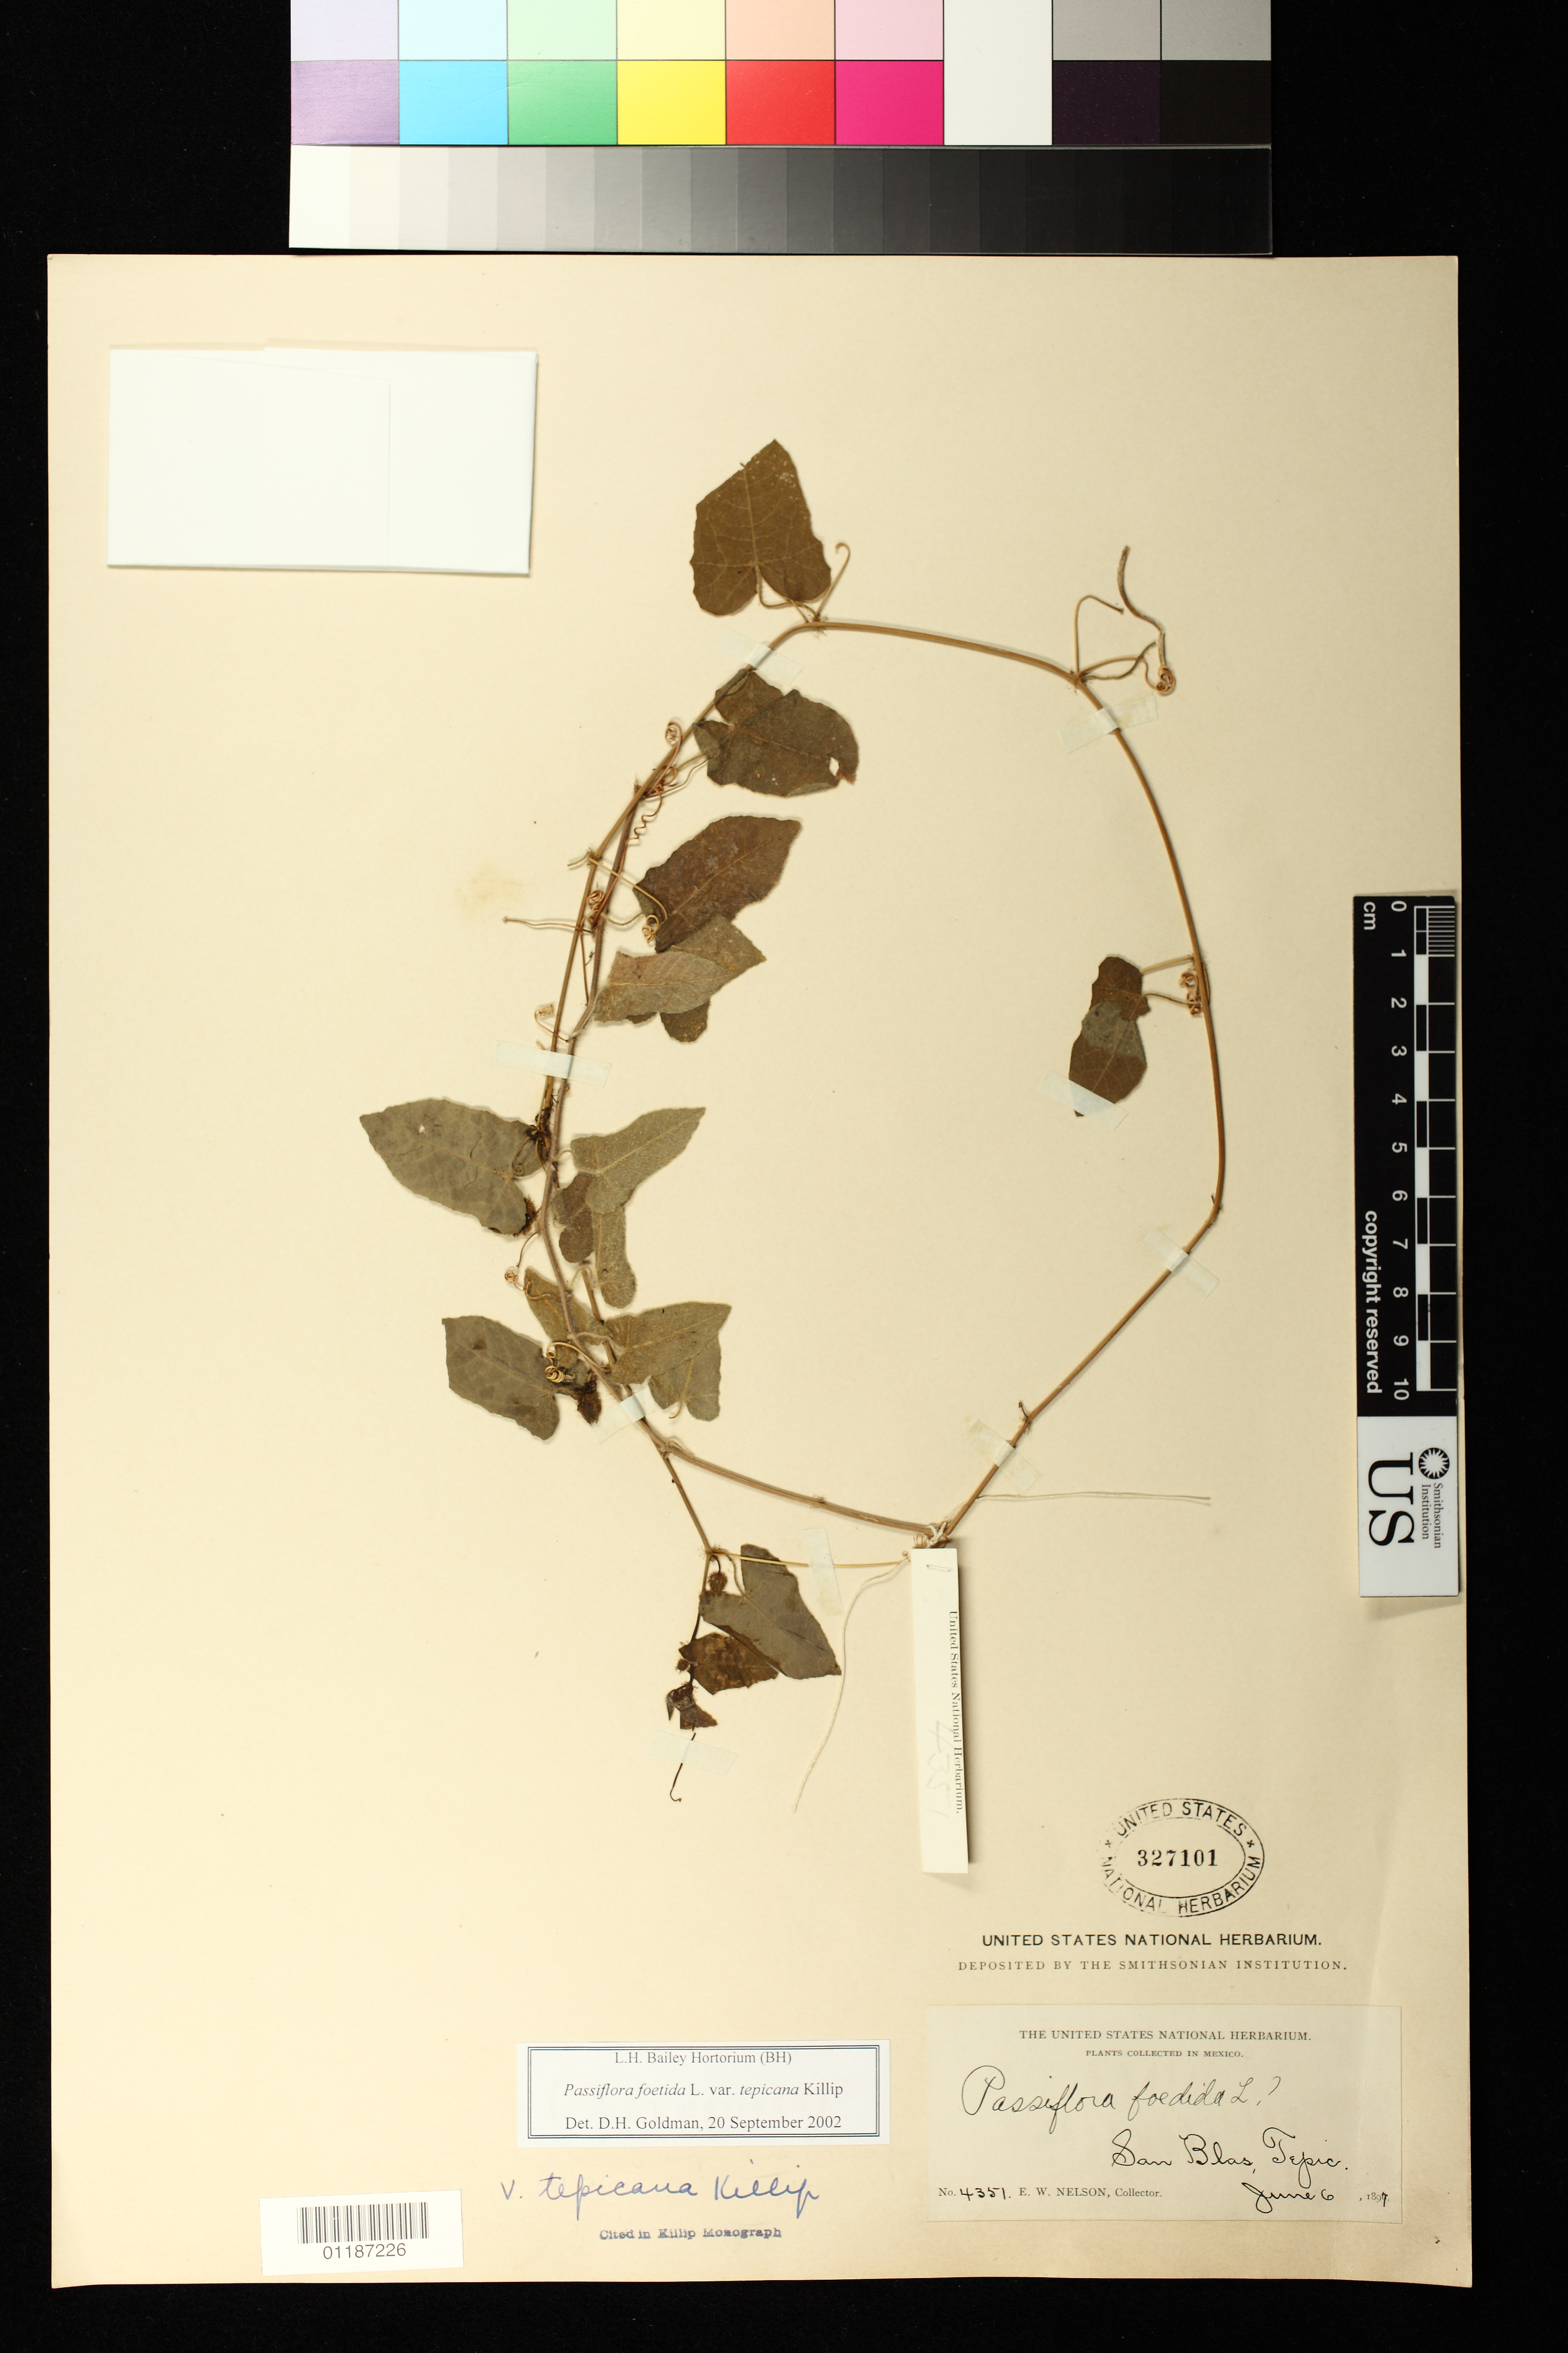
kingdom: Plantae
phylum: Tracheophyta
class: Magnoliopsida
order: Malpighiales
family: Passifloraceae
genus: Passiflora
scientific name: Passiflora foetida var. tepicana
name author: Killip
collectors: E. W. Nelson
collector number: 4351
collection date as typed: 06 Jun 1897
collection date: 1897-06-06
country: Mexico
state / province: Nayarit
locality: San Blas, Tepic.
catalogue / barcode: US 327101